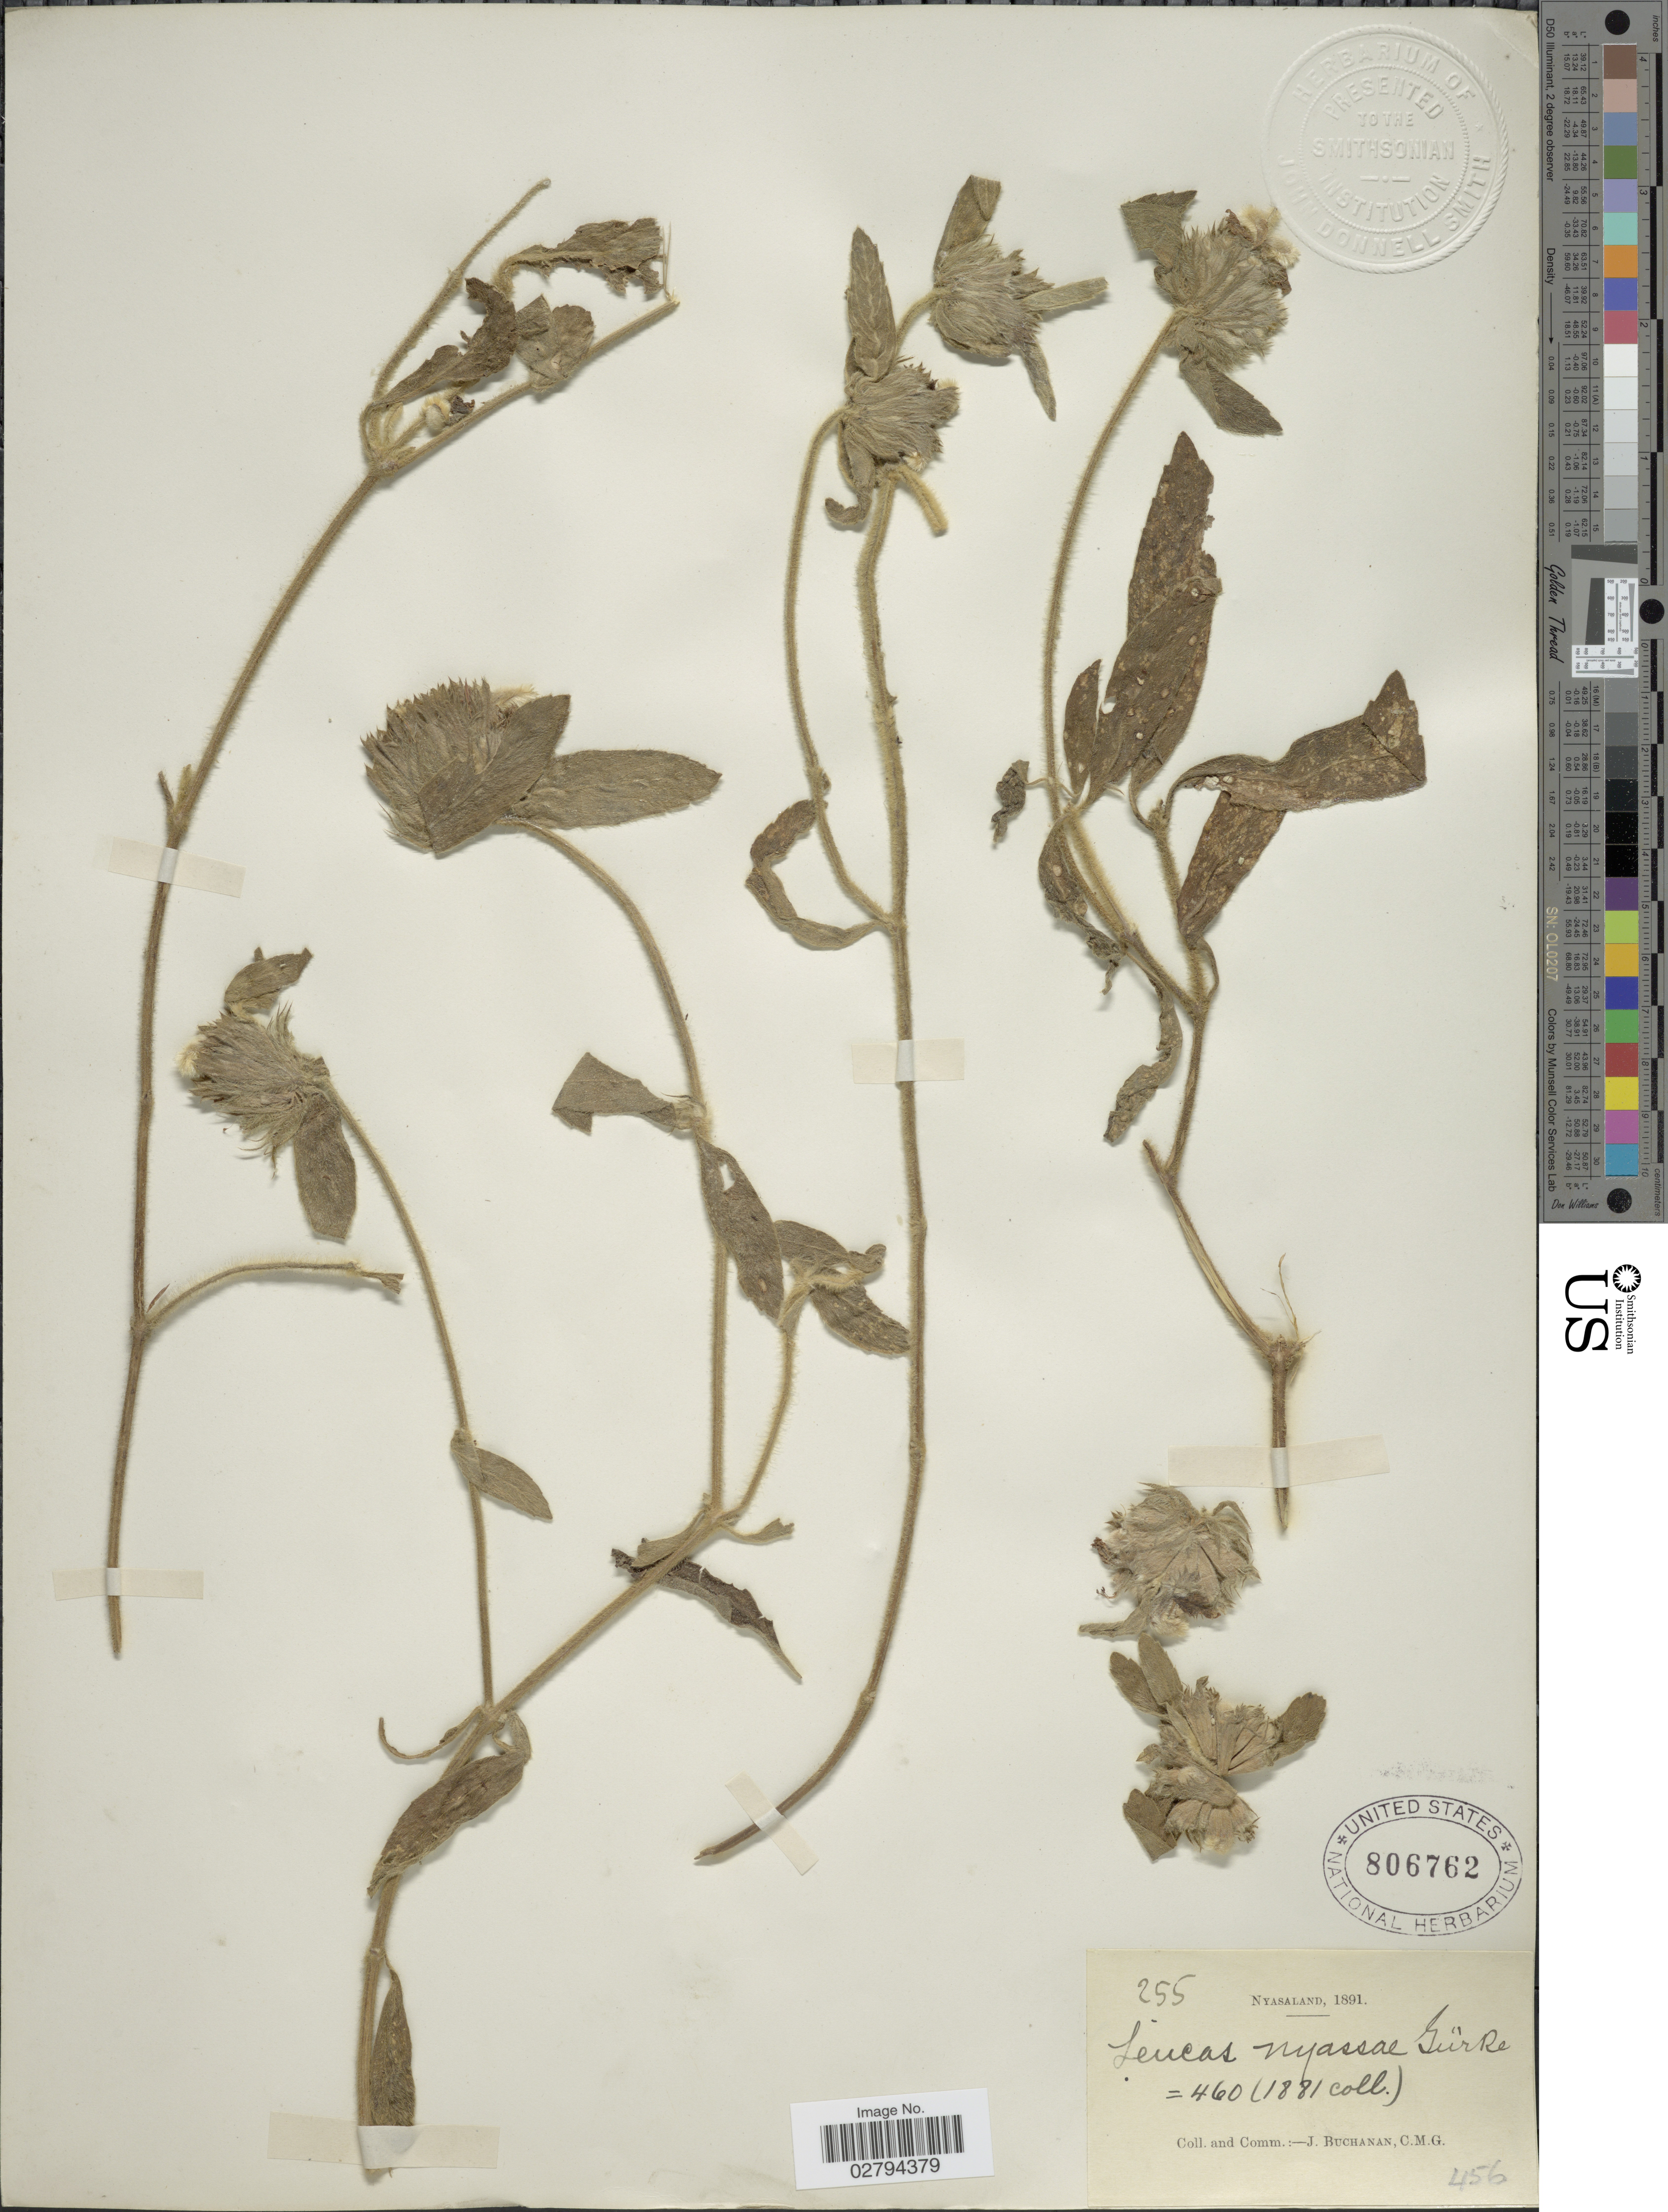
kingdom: Plantae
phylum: Tracheophyta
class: Magnoliopsida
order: Lamiales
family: Lamiaceae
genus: Leucas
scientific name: Leucas nyassae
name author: Gürke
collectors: J. Buchanan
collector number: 255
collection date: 1891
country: Malawi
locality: Nyasaland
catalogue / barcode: US 806762